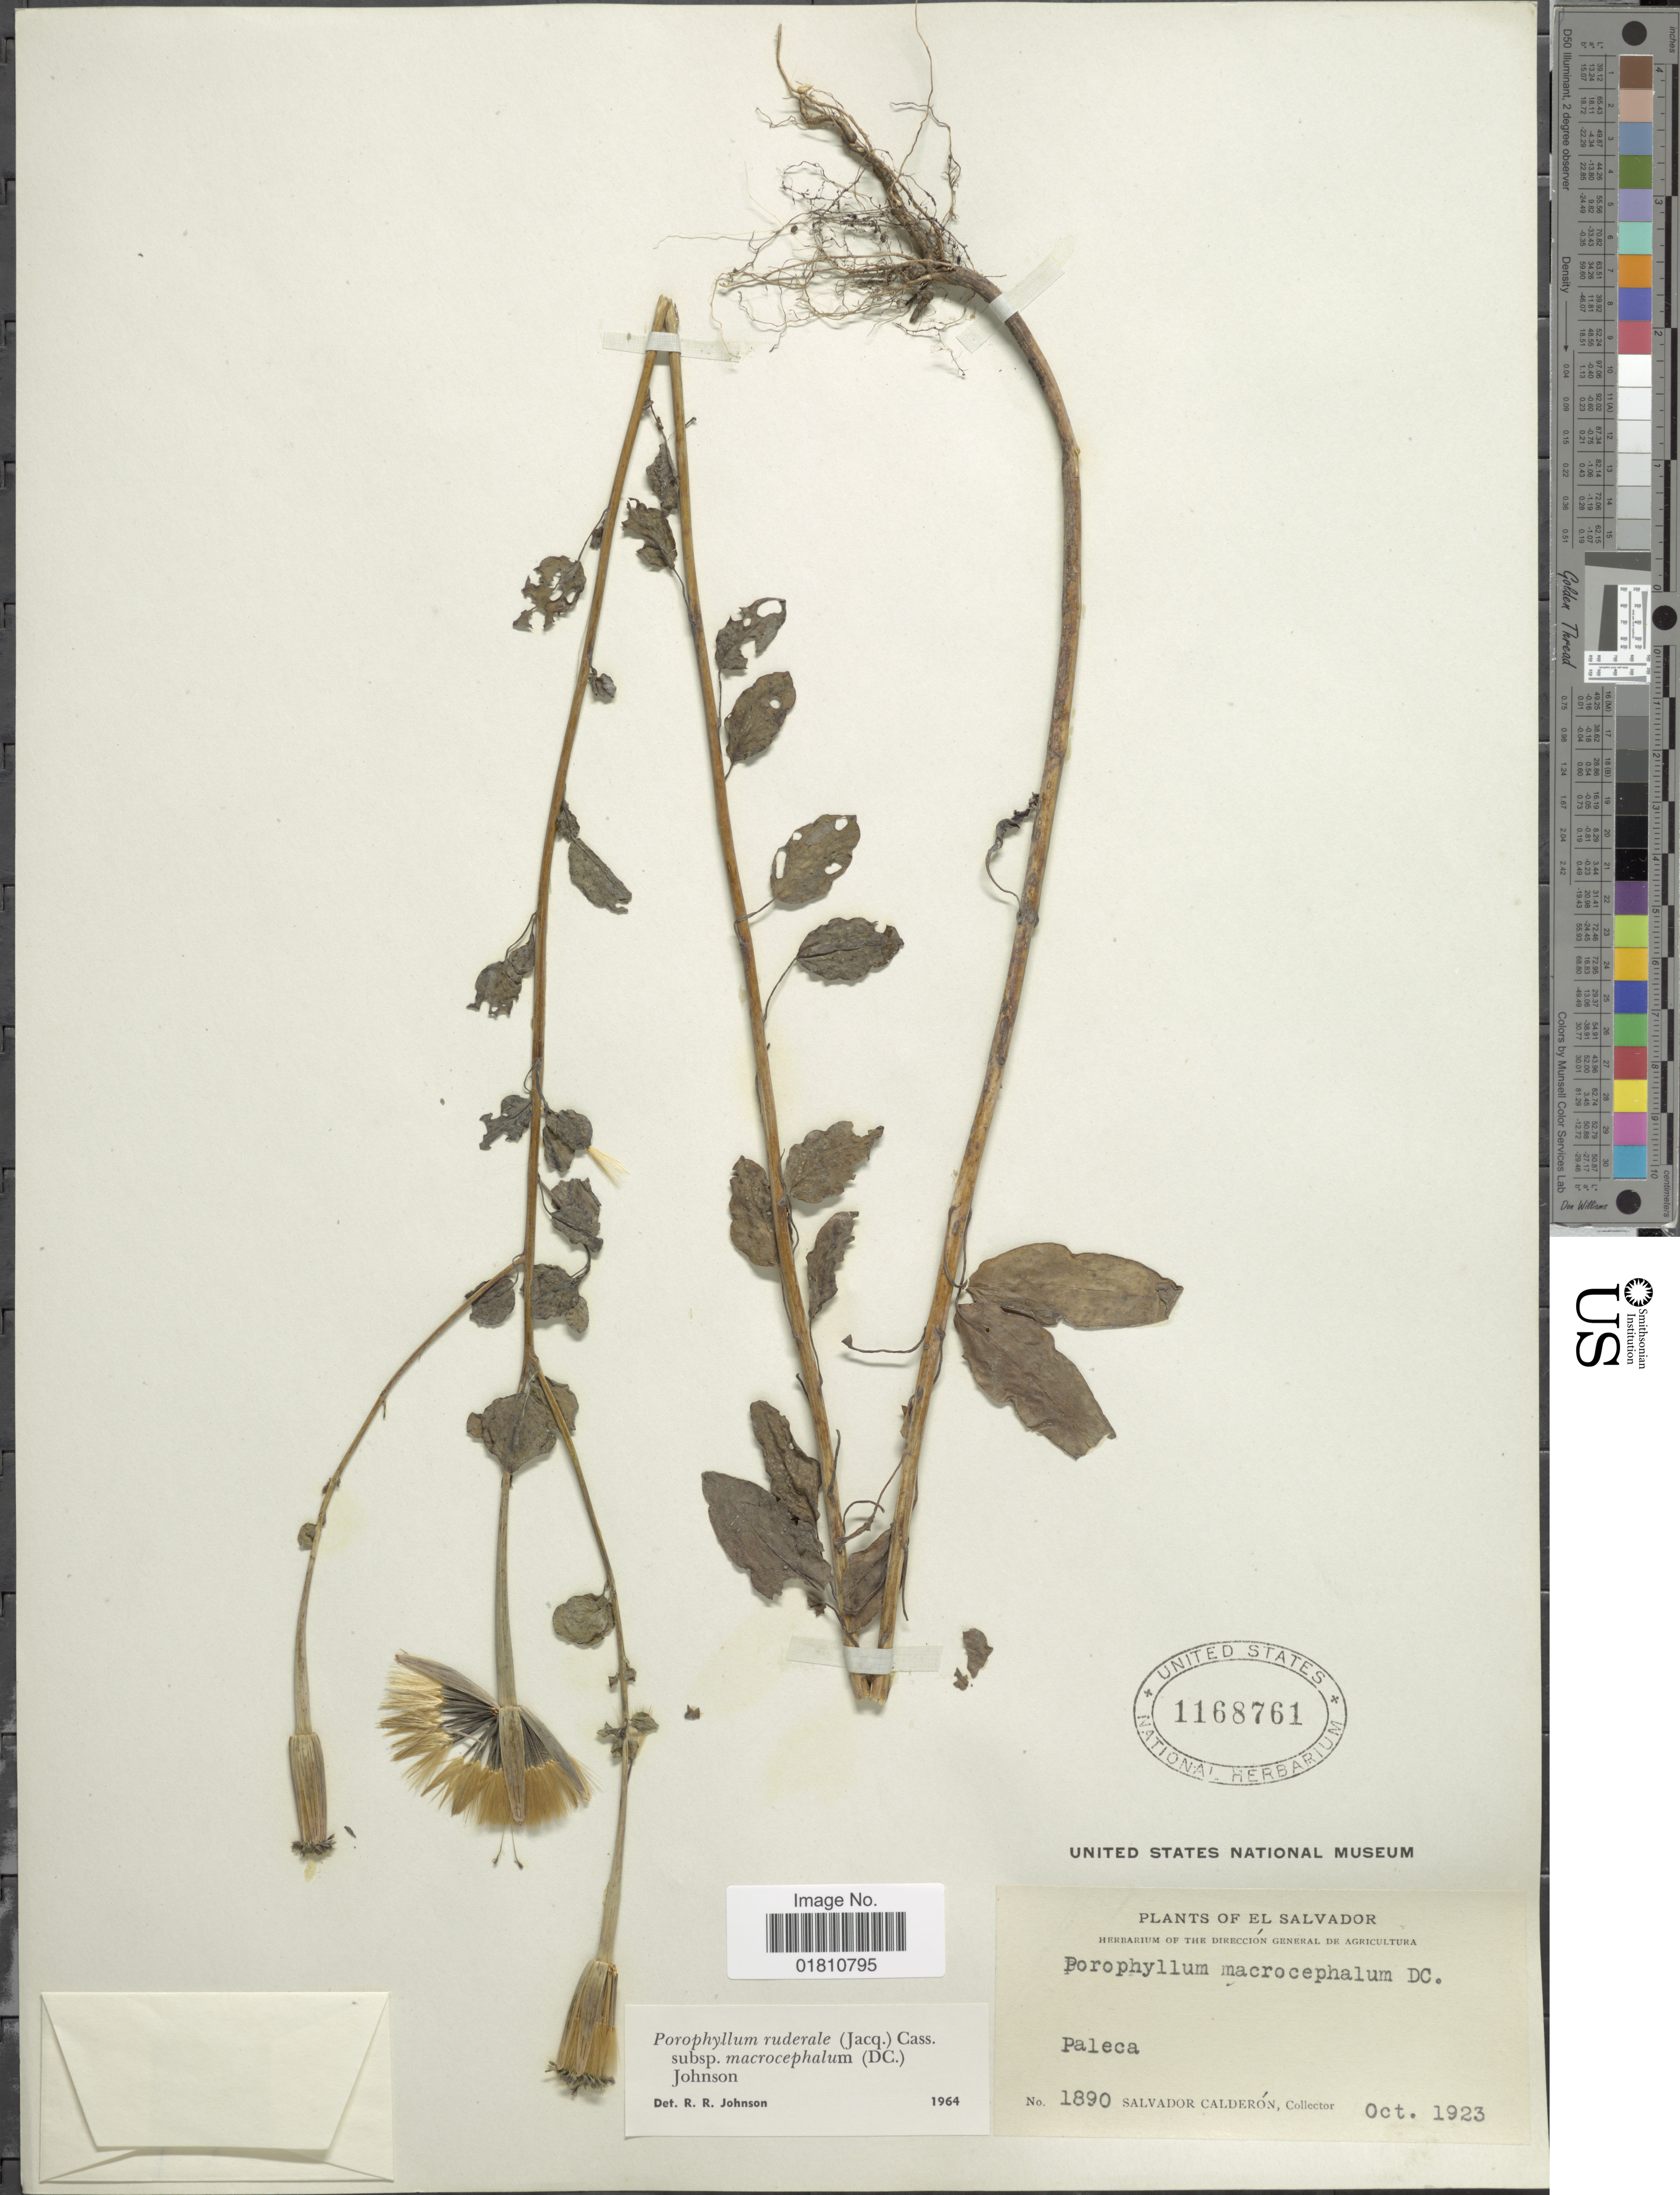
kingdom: Plantae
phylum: Tracheophyta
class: Magnoliopsida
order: Asterales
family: Asteraceae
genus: Porophyllum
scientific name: Porophyllum ruderale subsp. macrocephalum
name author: (DC.) R.R. Johnson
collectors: S. Calderón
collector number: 1890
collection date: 1923-10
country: El Salvador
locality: Paleca.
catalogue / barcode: US 1168761